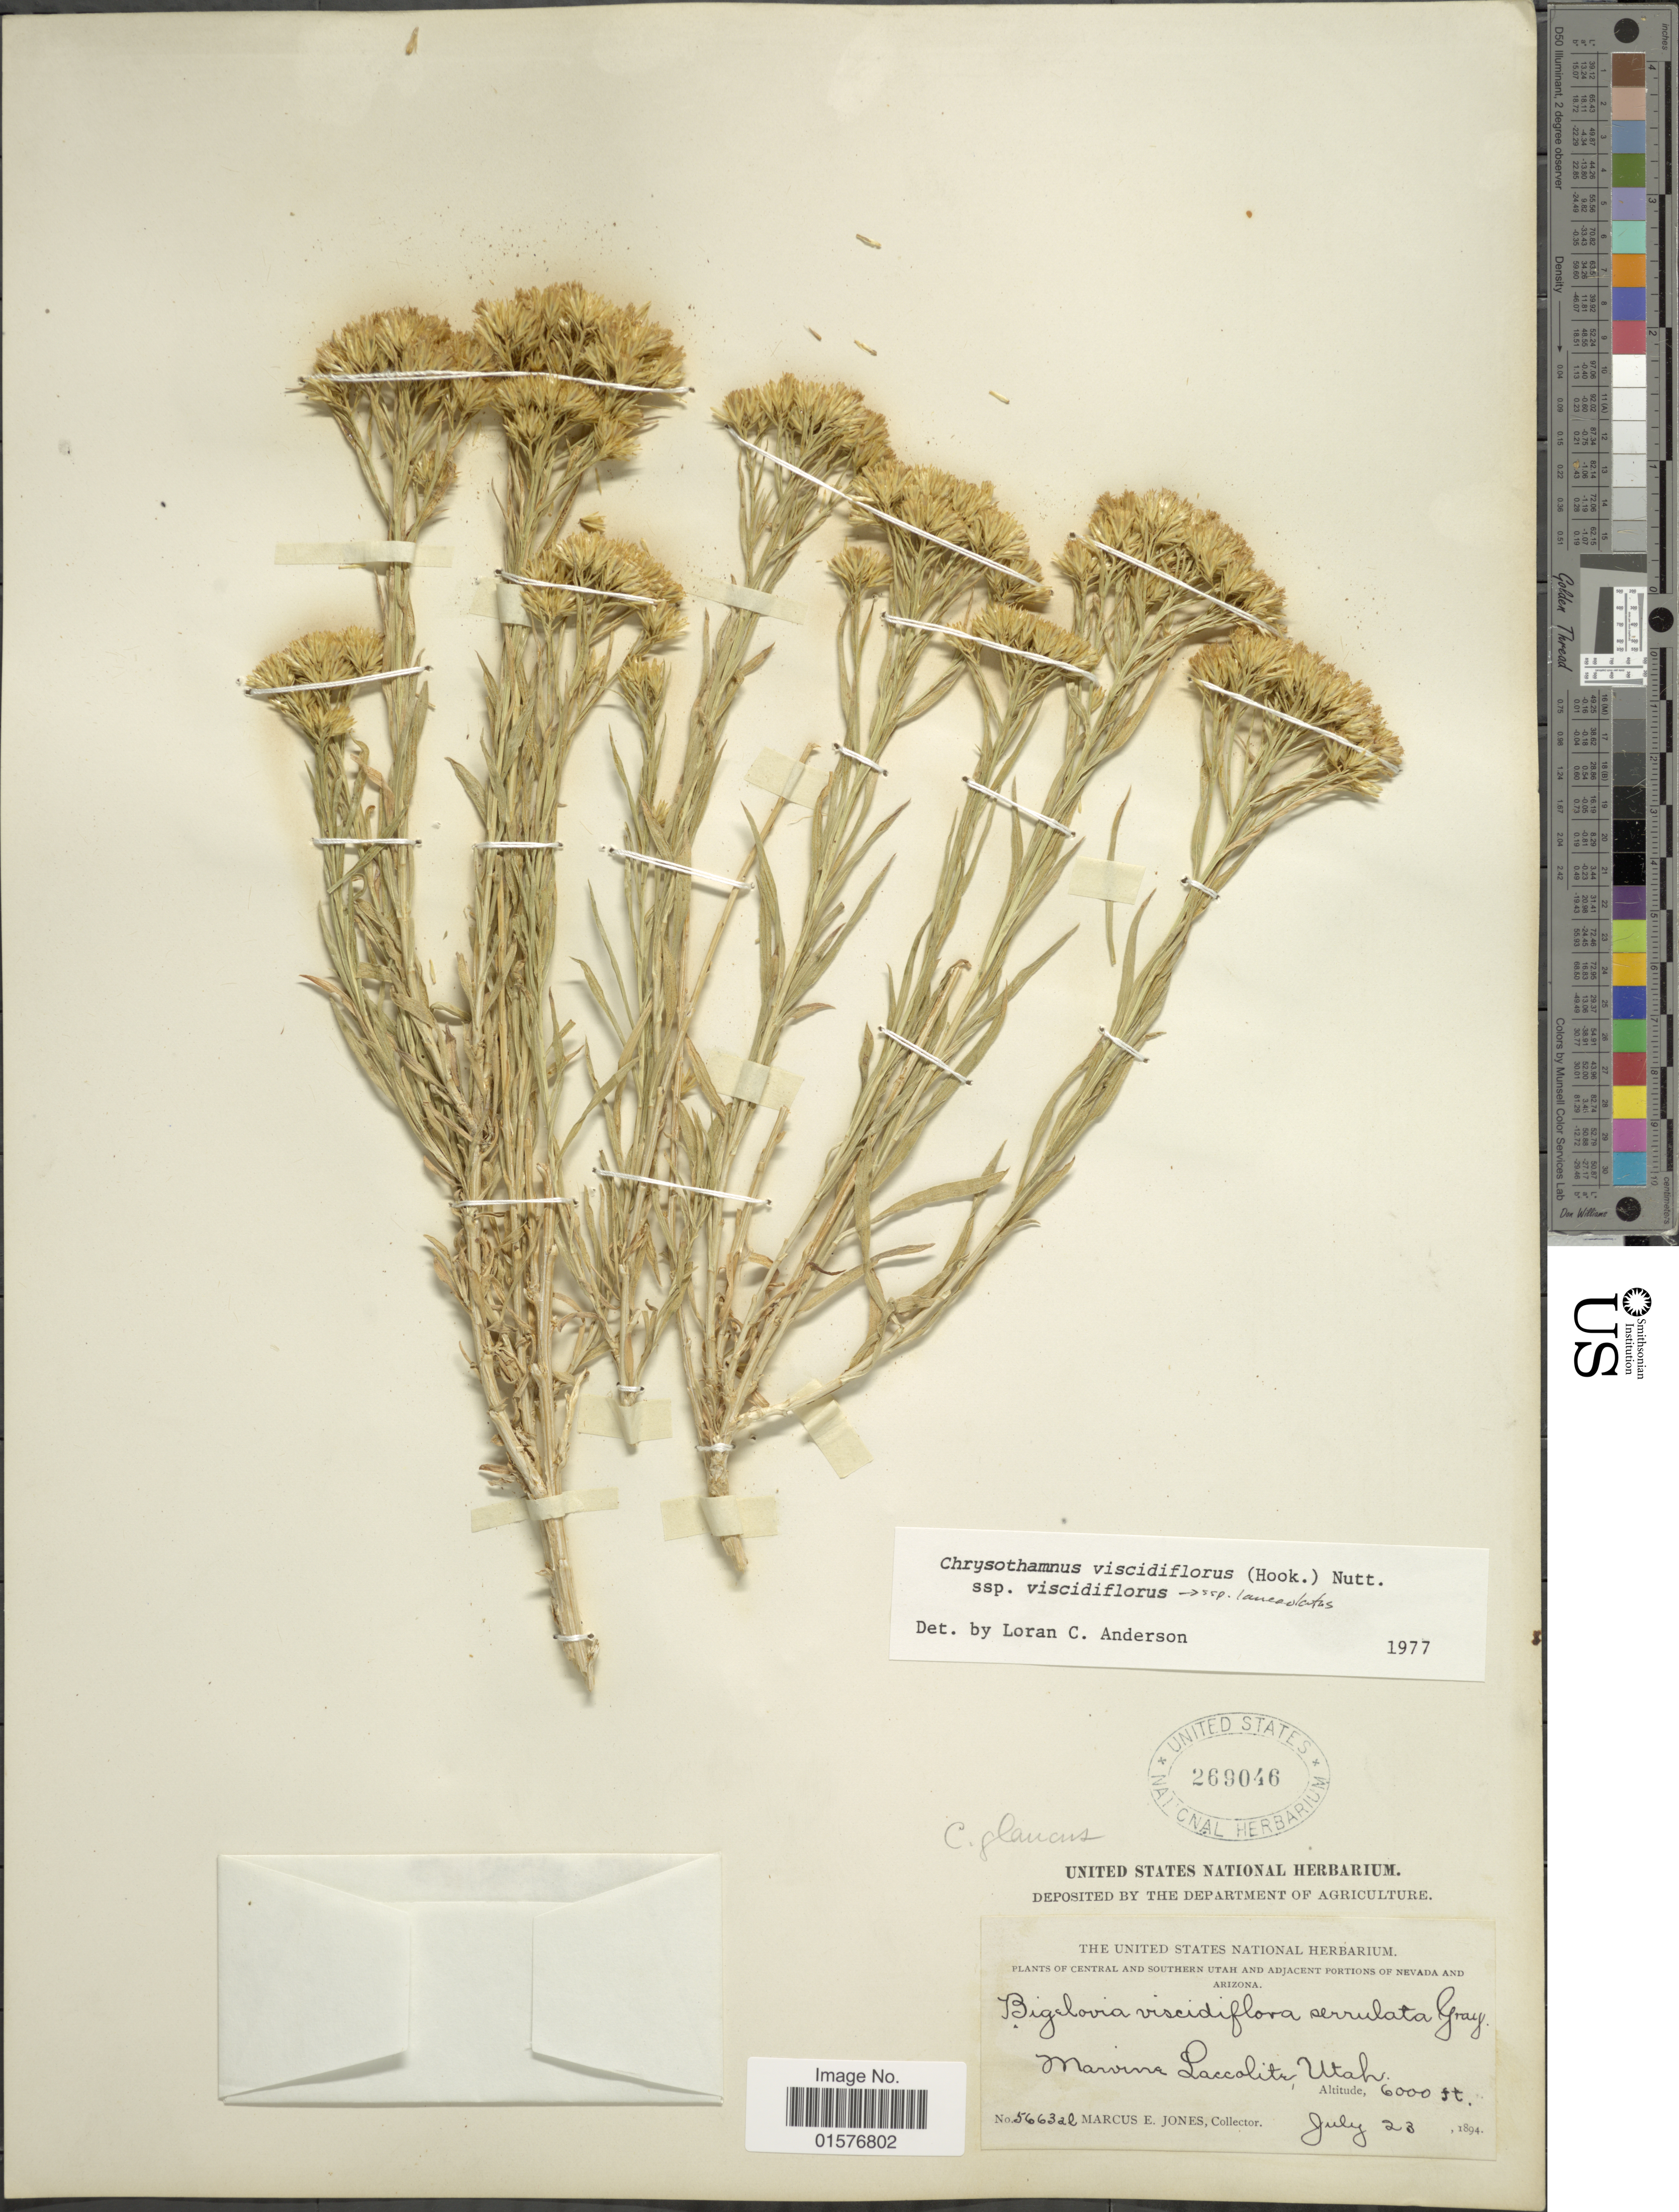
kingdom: Plantae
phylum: Tracheophyta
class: Magnoliopsida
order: Asterales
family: Asteraceae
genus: Chrysothamnus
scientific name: Chrysothamnus viscidiflorus subsp. viscidiflorus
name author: (Hook.) Nutt.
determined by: Urbatsch, Lowell E., Curator (LSU), Louisiana State University (UNITED STATES)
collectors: M. E. Jones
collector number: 5663a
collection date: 1894-07-23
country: United States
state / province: Utah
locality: Central And Southern Utah, Marvina Laccolite, Utah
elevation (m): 1829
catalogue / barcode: US 269046